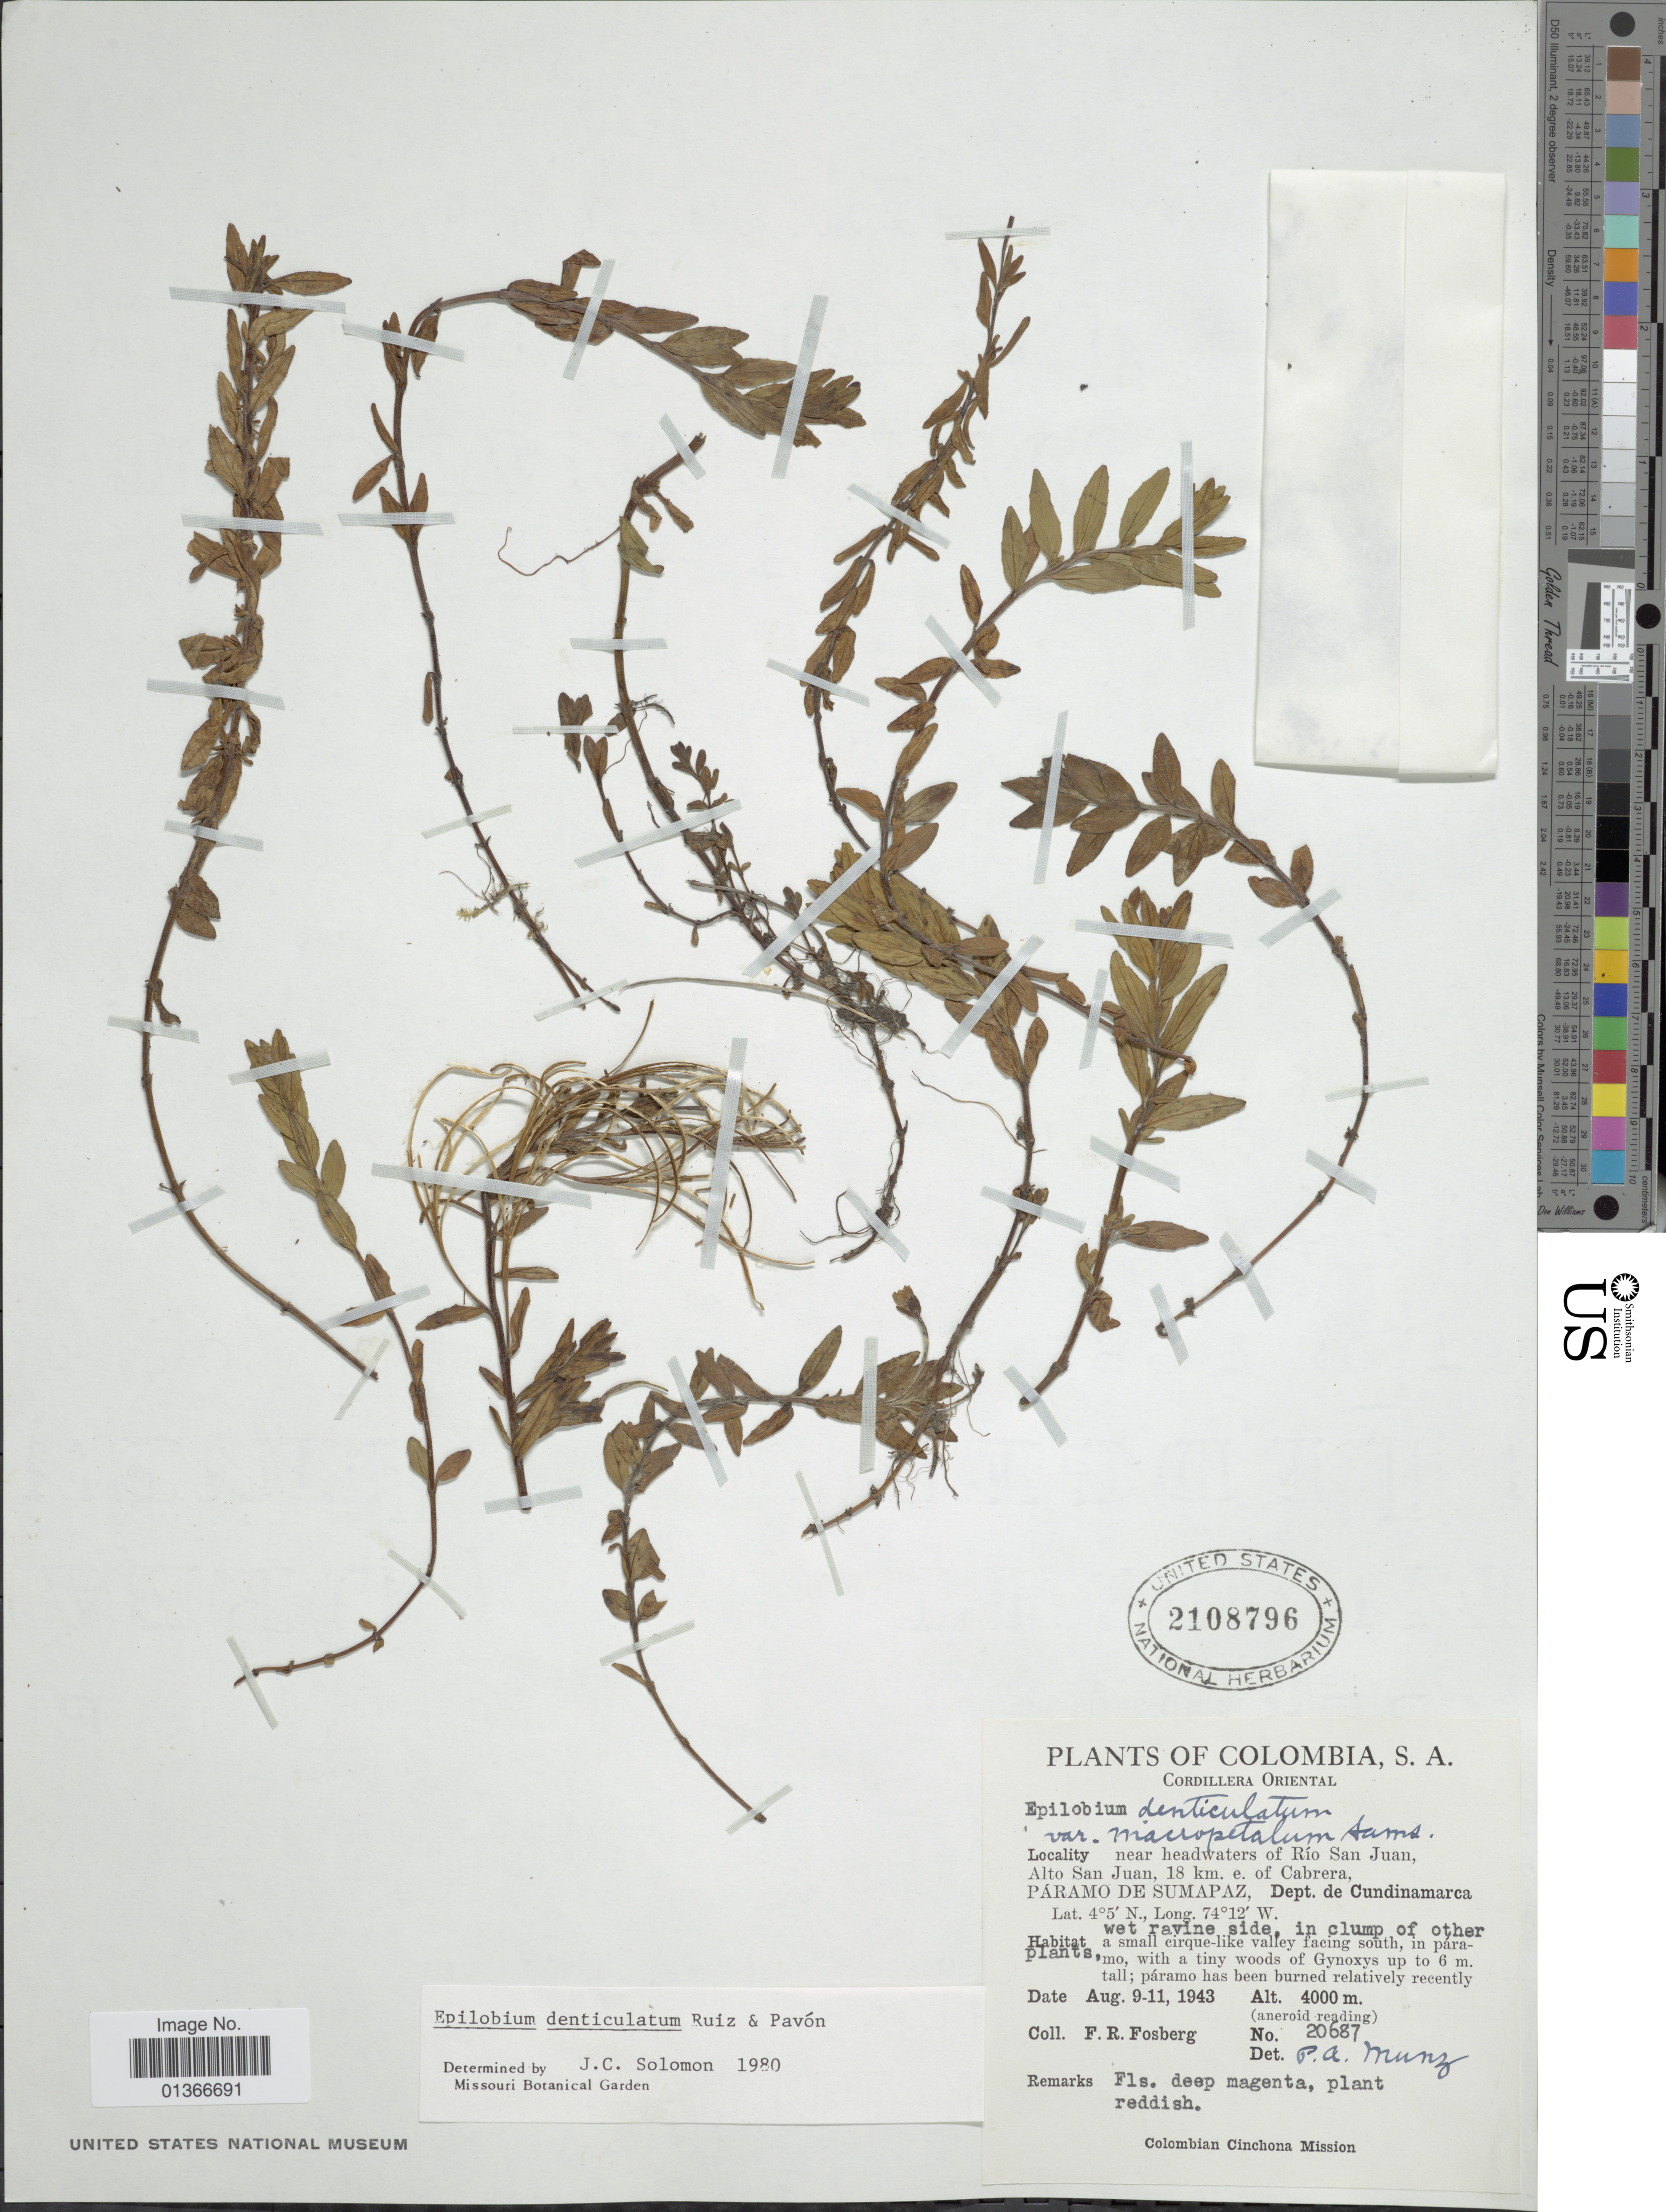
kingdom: Plantae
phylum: Tracheophyta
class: Magnoliopsida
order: Myrtales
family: Onagraceae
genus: Epilobium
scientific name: Epilobium denticulatum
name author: Ruiz & Pav.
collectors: F. R. Fosberg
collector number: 20687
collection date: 1943-08-09/1943-08-11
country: Colombia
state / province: Cundinamarca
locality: Cordillera Oriental. Near headwaters of Río San Juan, Alto San Juan, 18 km. e. of Cabrera, Páramo de Sumapaz.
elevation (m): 4000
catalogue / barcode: US 2108796